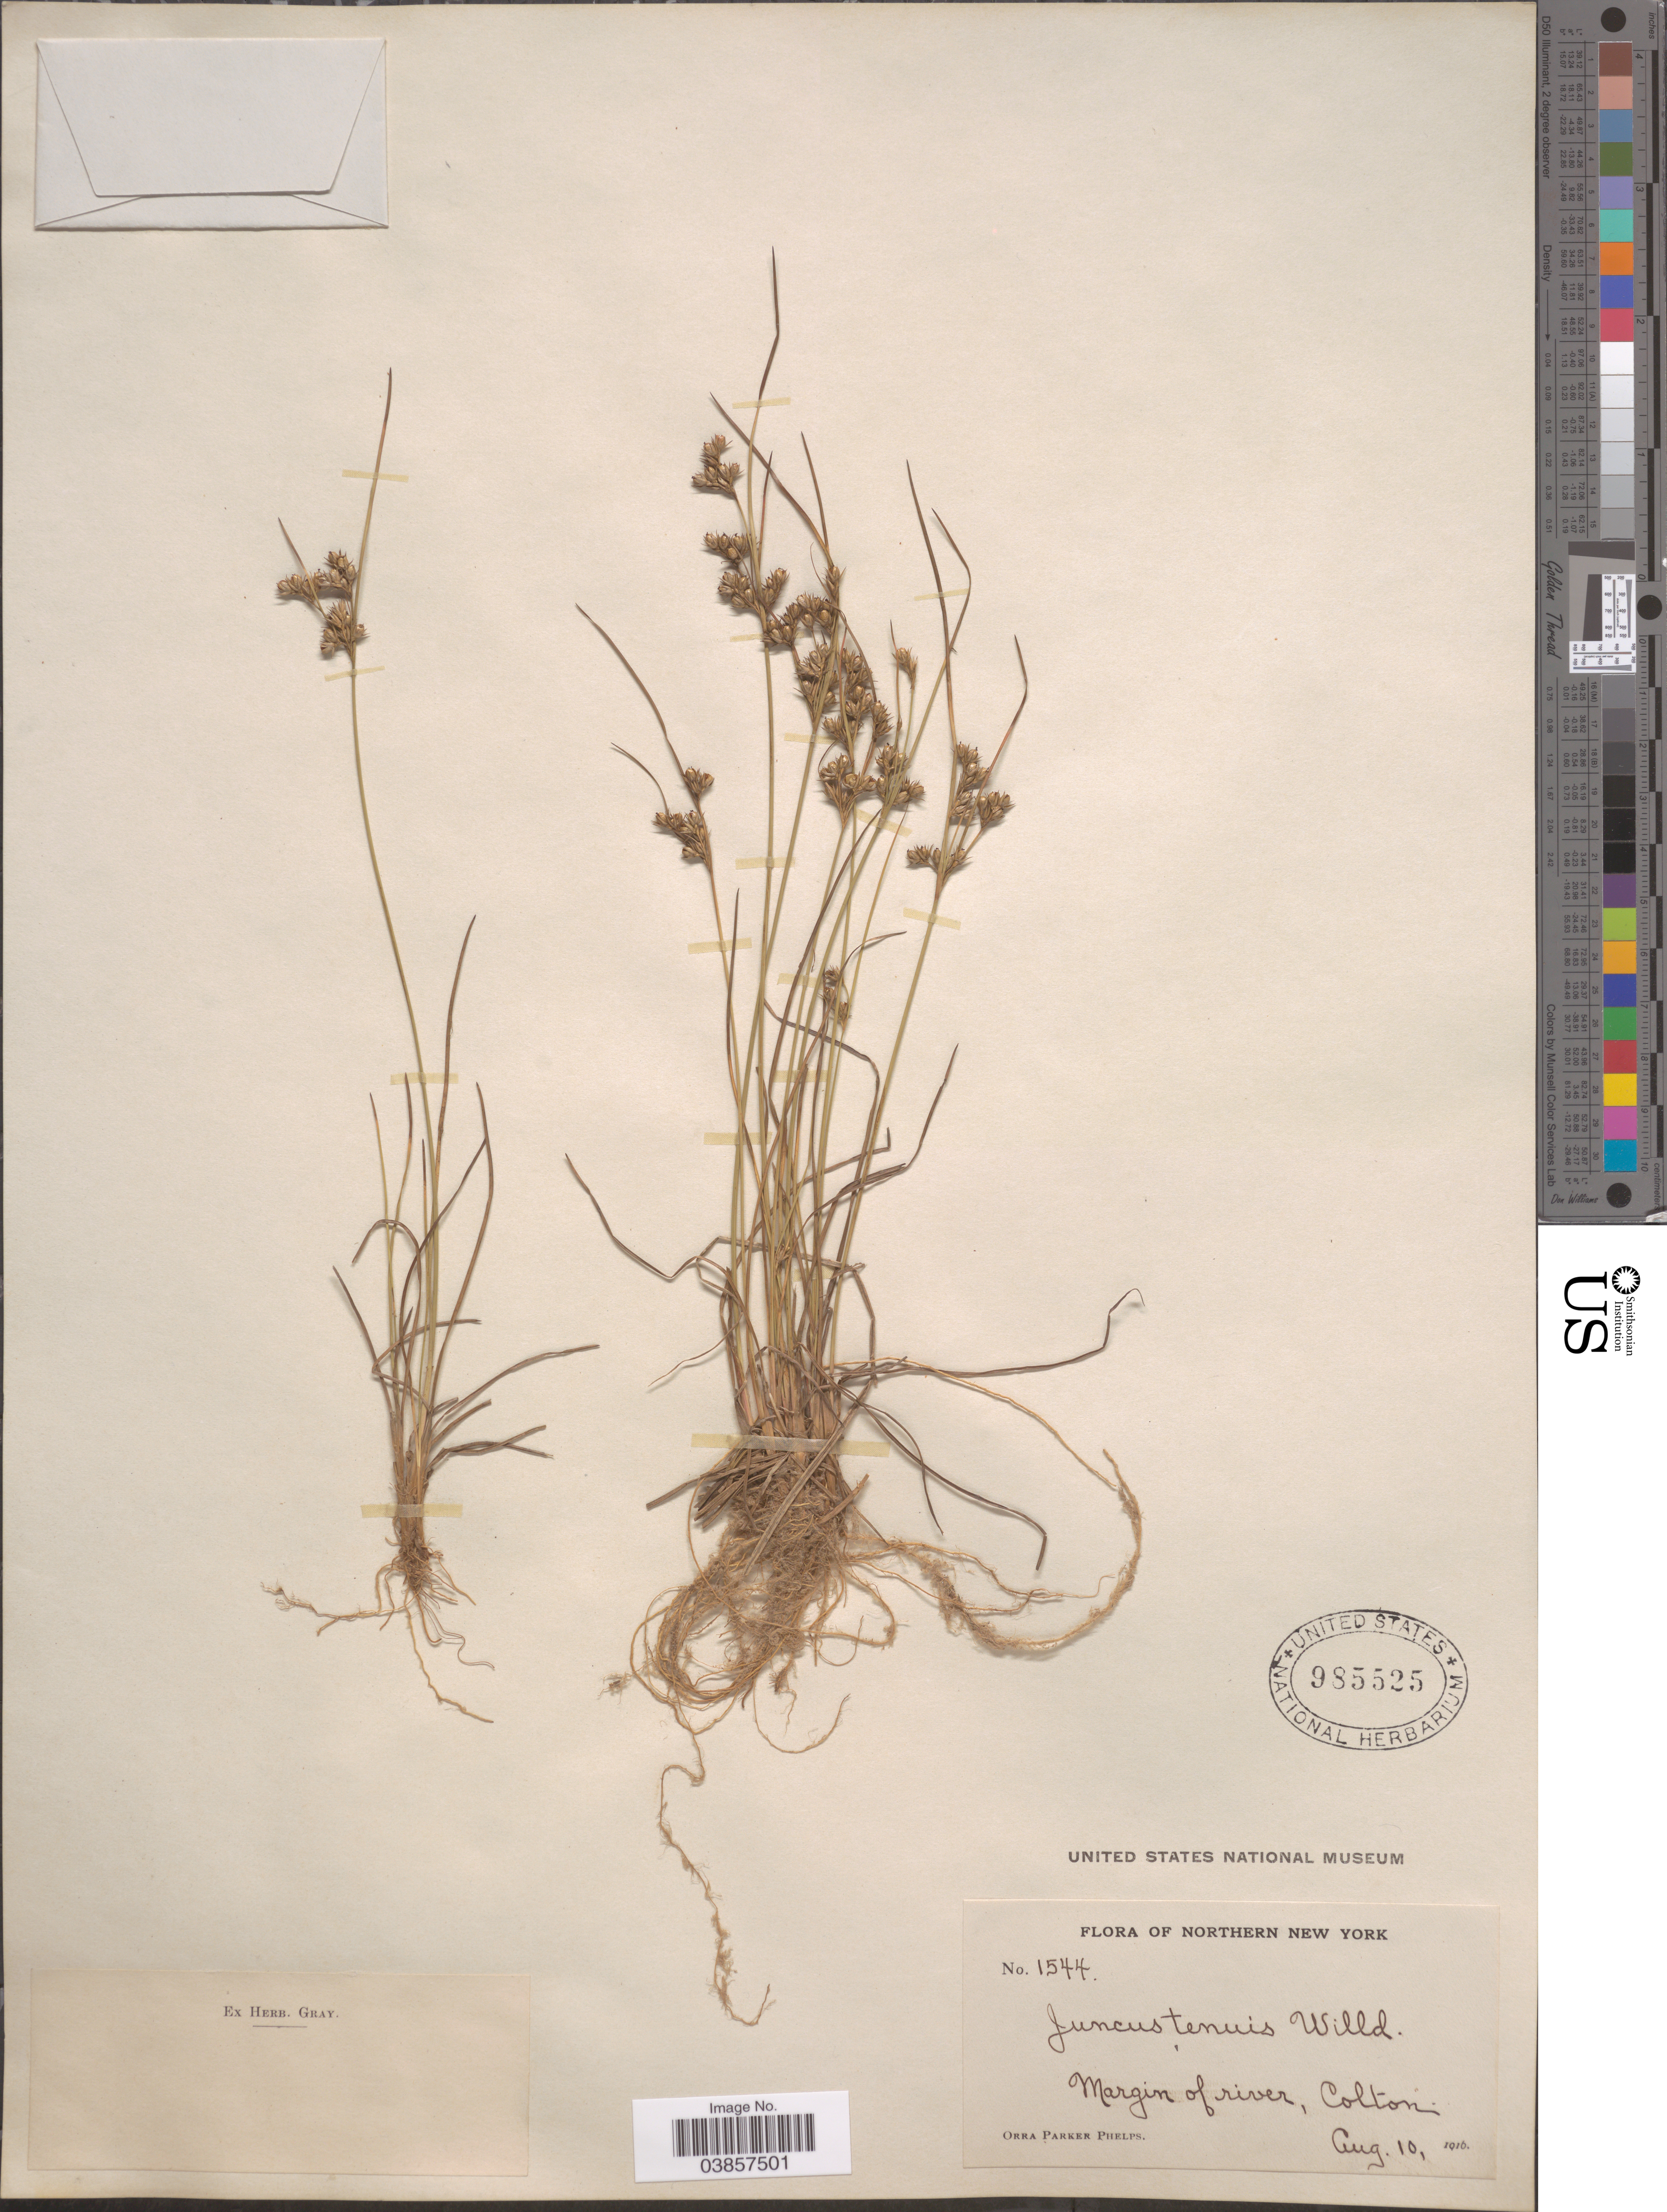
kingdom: Plantae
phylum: Tracheophyta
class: Liliopsida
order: Poales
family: Juncaceae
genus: Juncus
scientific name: Juncus tenuis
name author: Willd.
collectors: O. P. Phelps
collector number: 1544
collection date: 1916-08-10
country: United States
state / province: New York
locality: Margin of river, Colton.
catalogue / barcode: US 985525